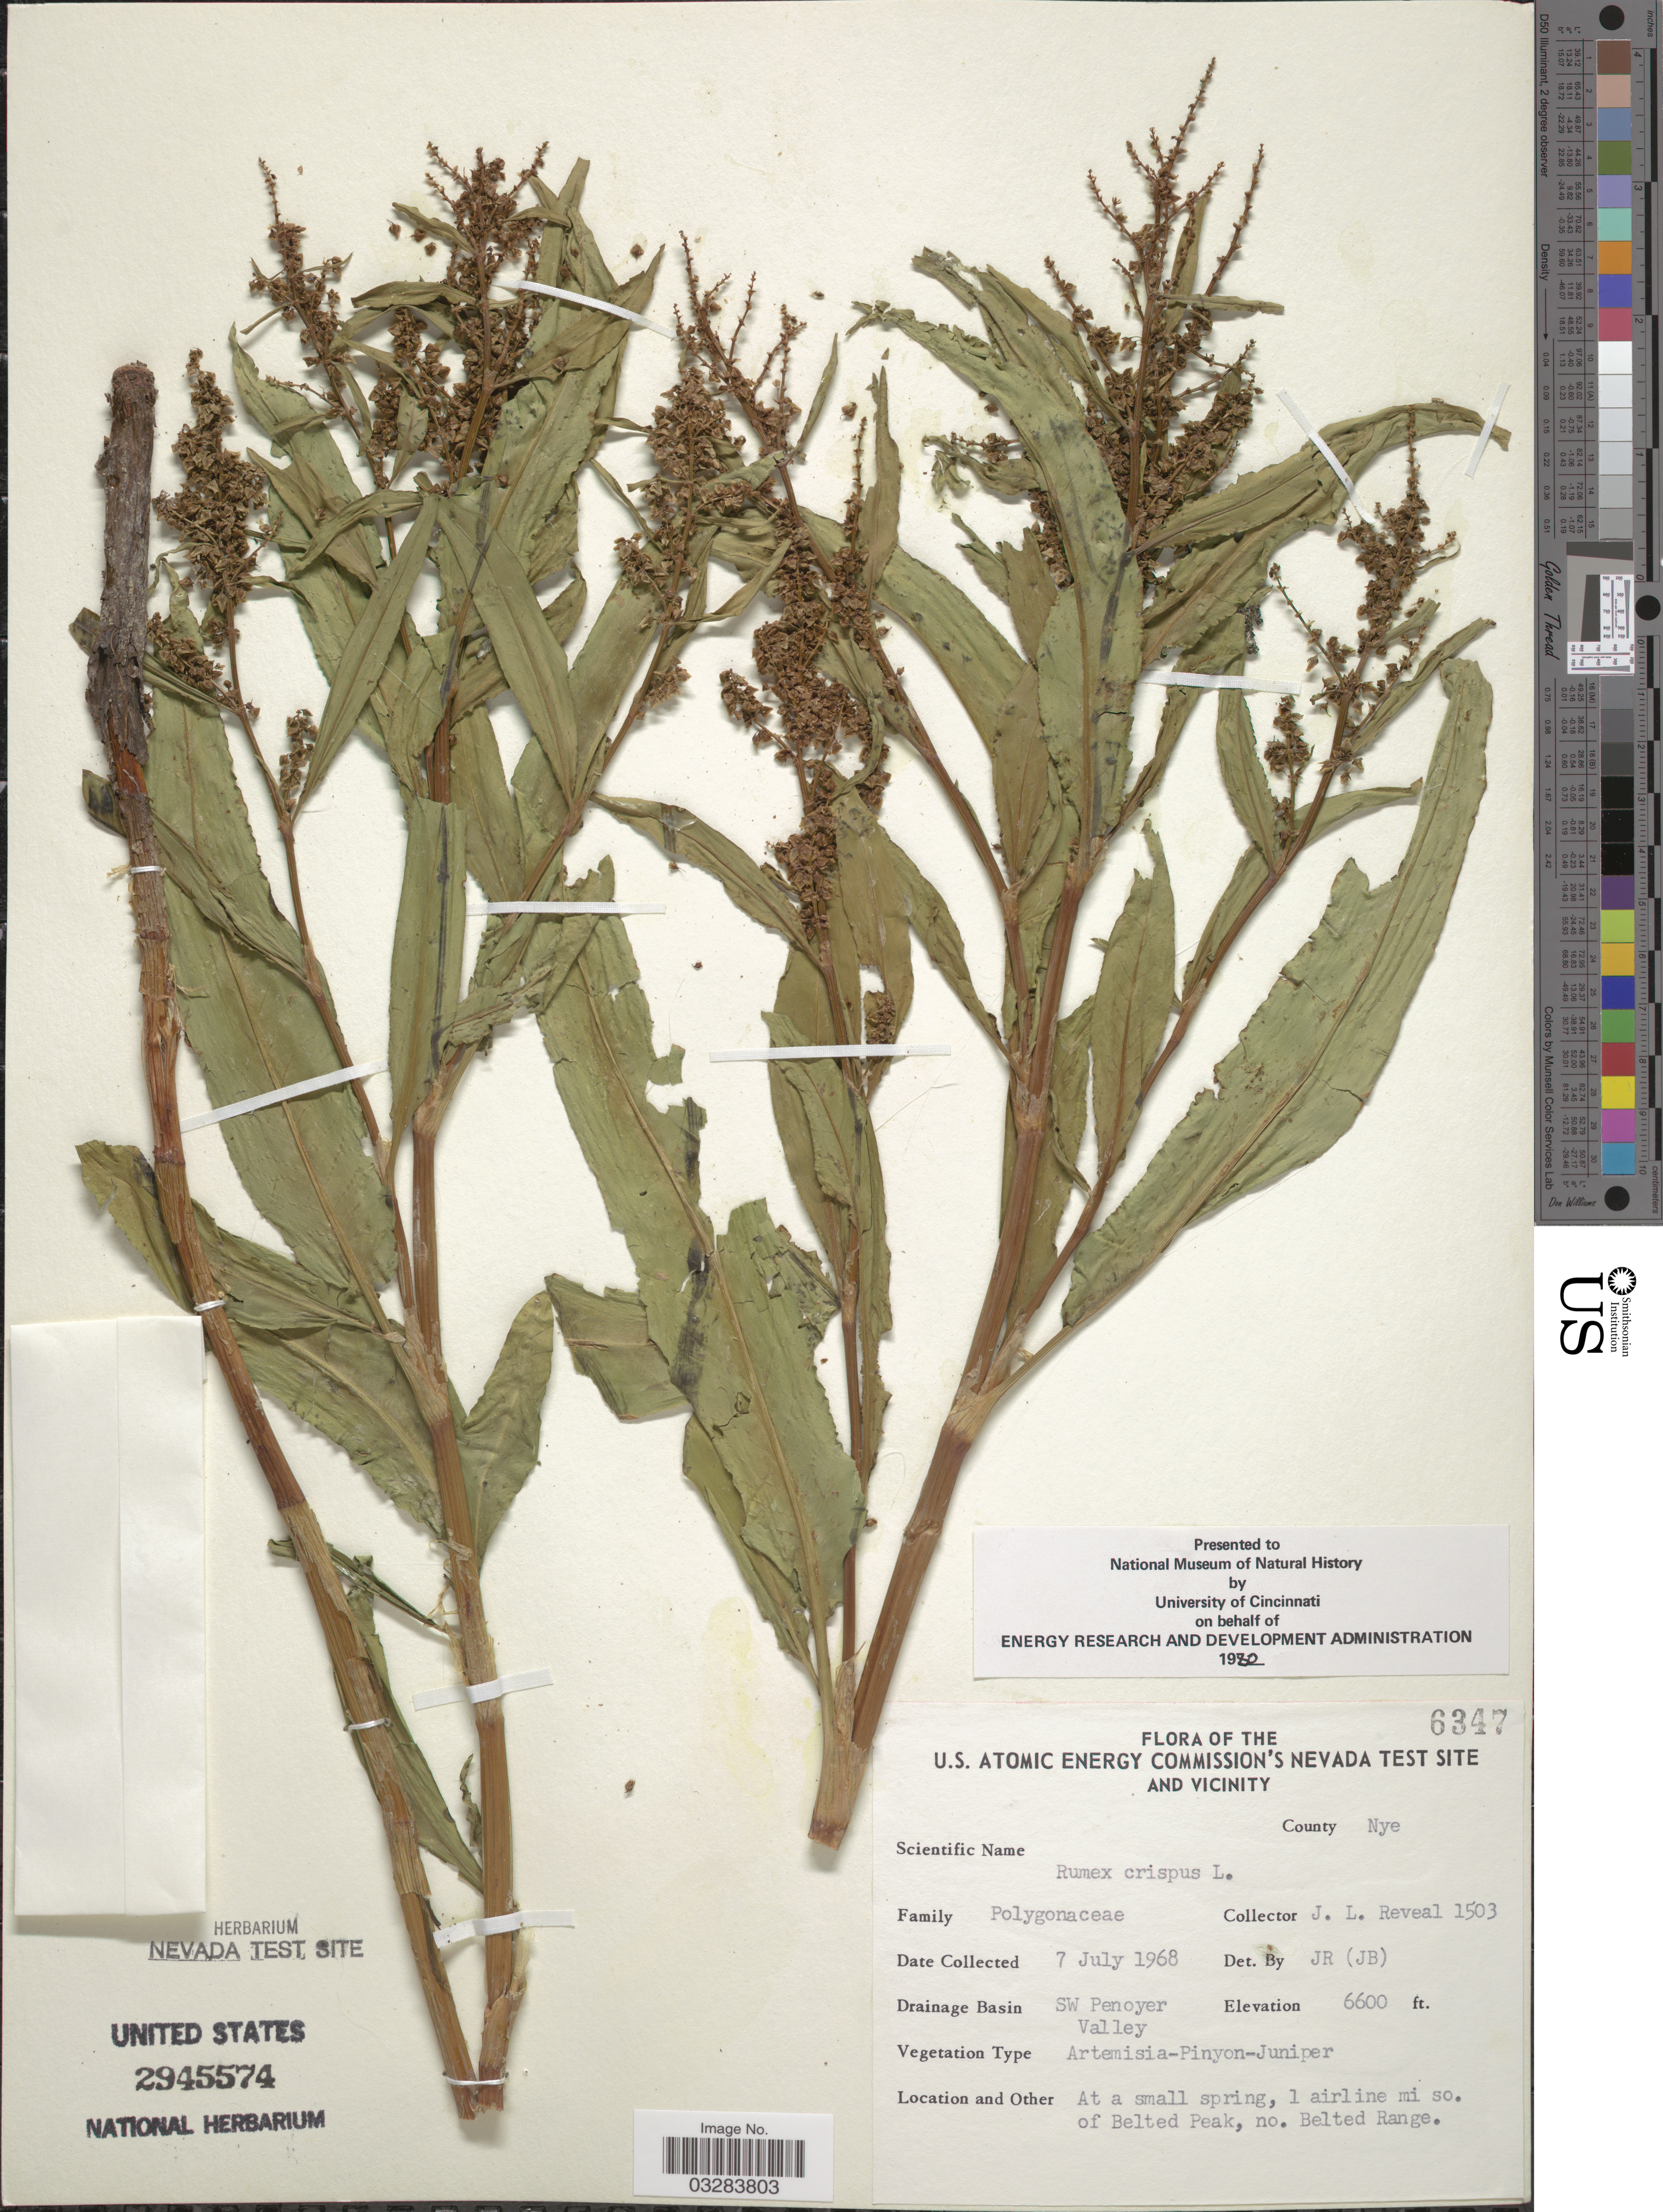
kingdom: Plantae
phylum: Tracheophyta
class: Magnoliopsida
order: Caryophyllales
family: Polygonaceae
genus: Rumex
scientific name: Rumex crispus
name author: L.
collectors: J. L. Reveal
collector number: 1503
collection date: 1968-07-07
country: United States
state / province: Nevada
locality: U.S. Atomic Energy Commission's Nevada Test Site and Vicinity, County Nye, Drainage Basin SW Penoyer Valley, At a small spring, 1 airline mi so. of Belted Peak, no. Belted Range.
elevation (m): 2012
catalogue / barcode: US 2945574